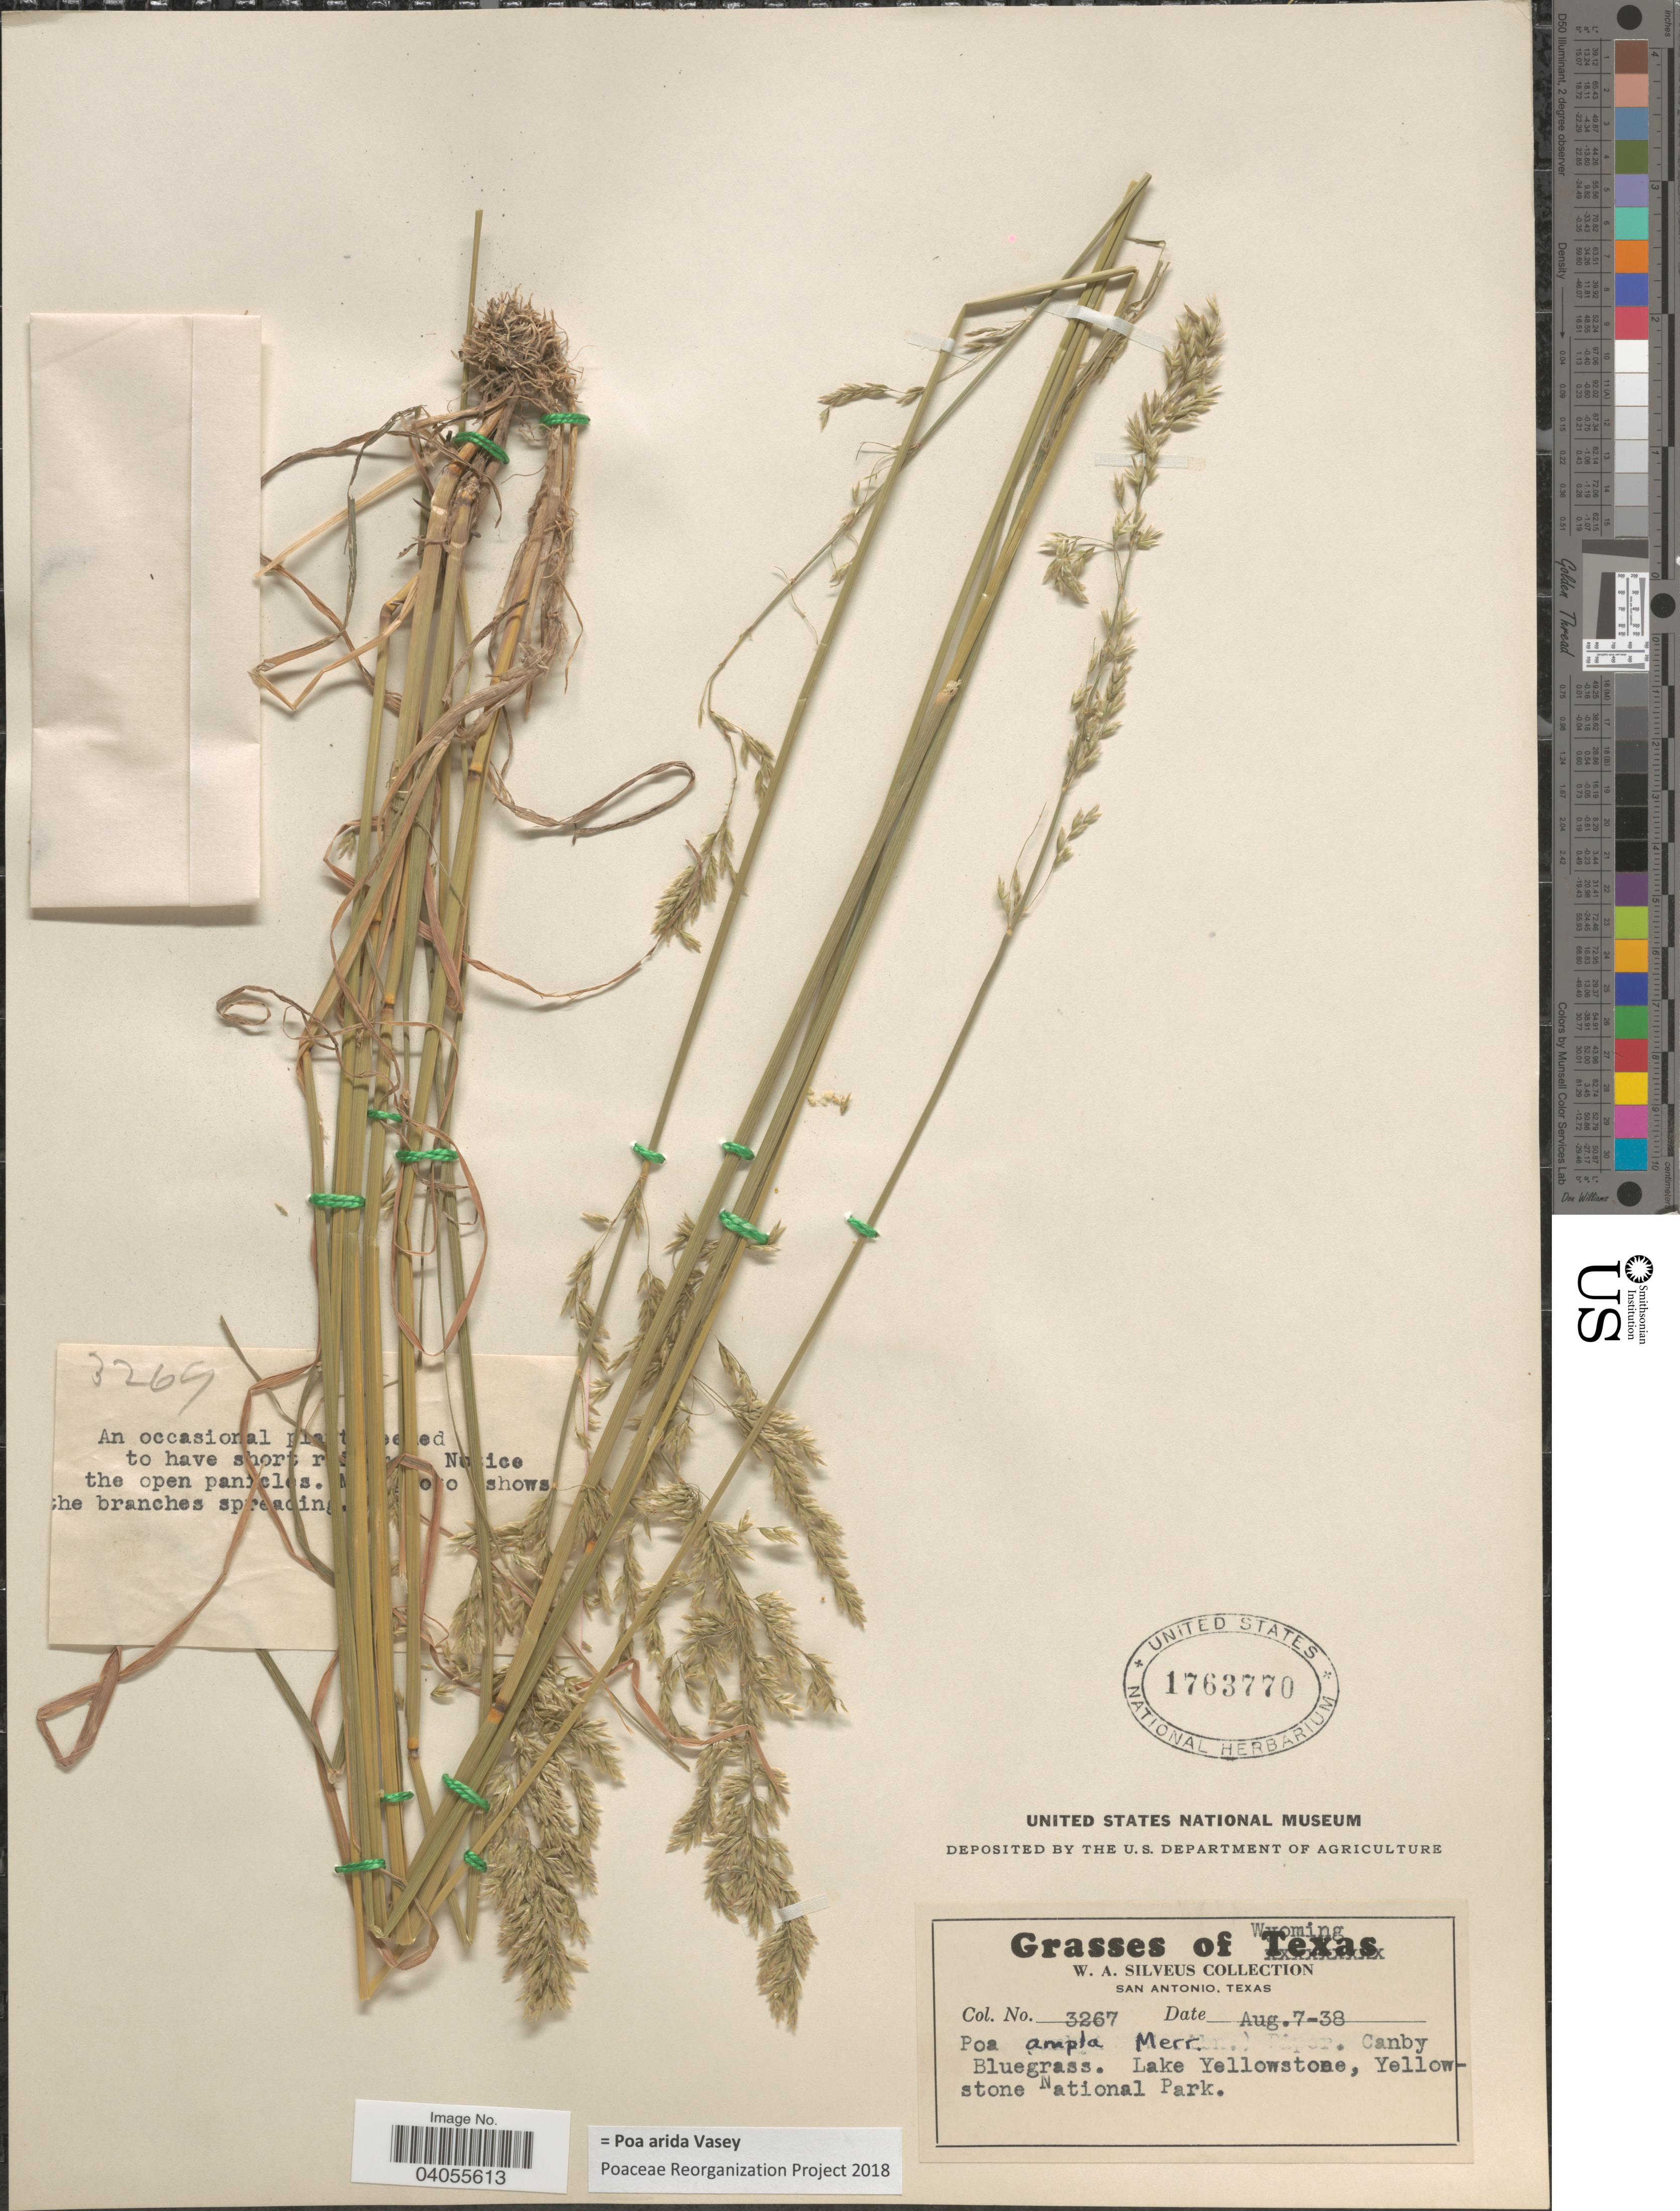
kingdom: Plantae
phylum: Tracheophyta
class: Liliopsida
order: Poales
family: Poaceae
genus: Poa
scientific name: Poa arida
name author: Vasey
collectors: W. Silveus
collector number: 3267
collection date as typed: Transcribed d/m/y: 7/8/38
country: United States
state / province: Wyoming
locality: Bluegrass. Lake Yellowstone, Yellowstone National Park.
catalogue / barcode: US 1763770